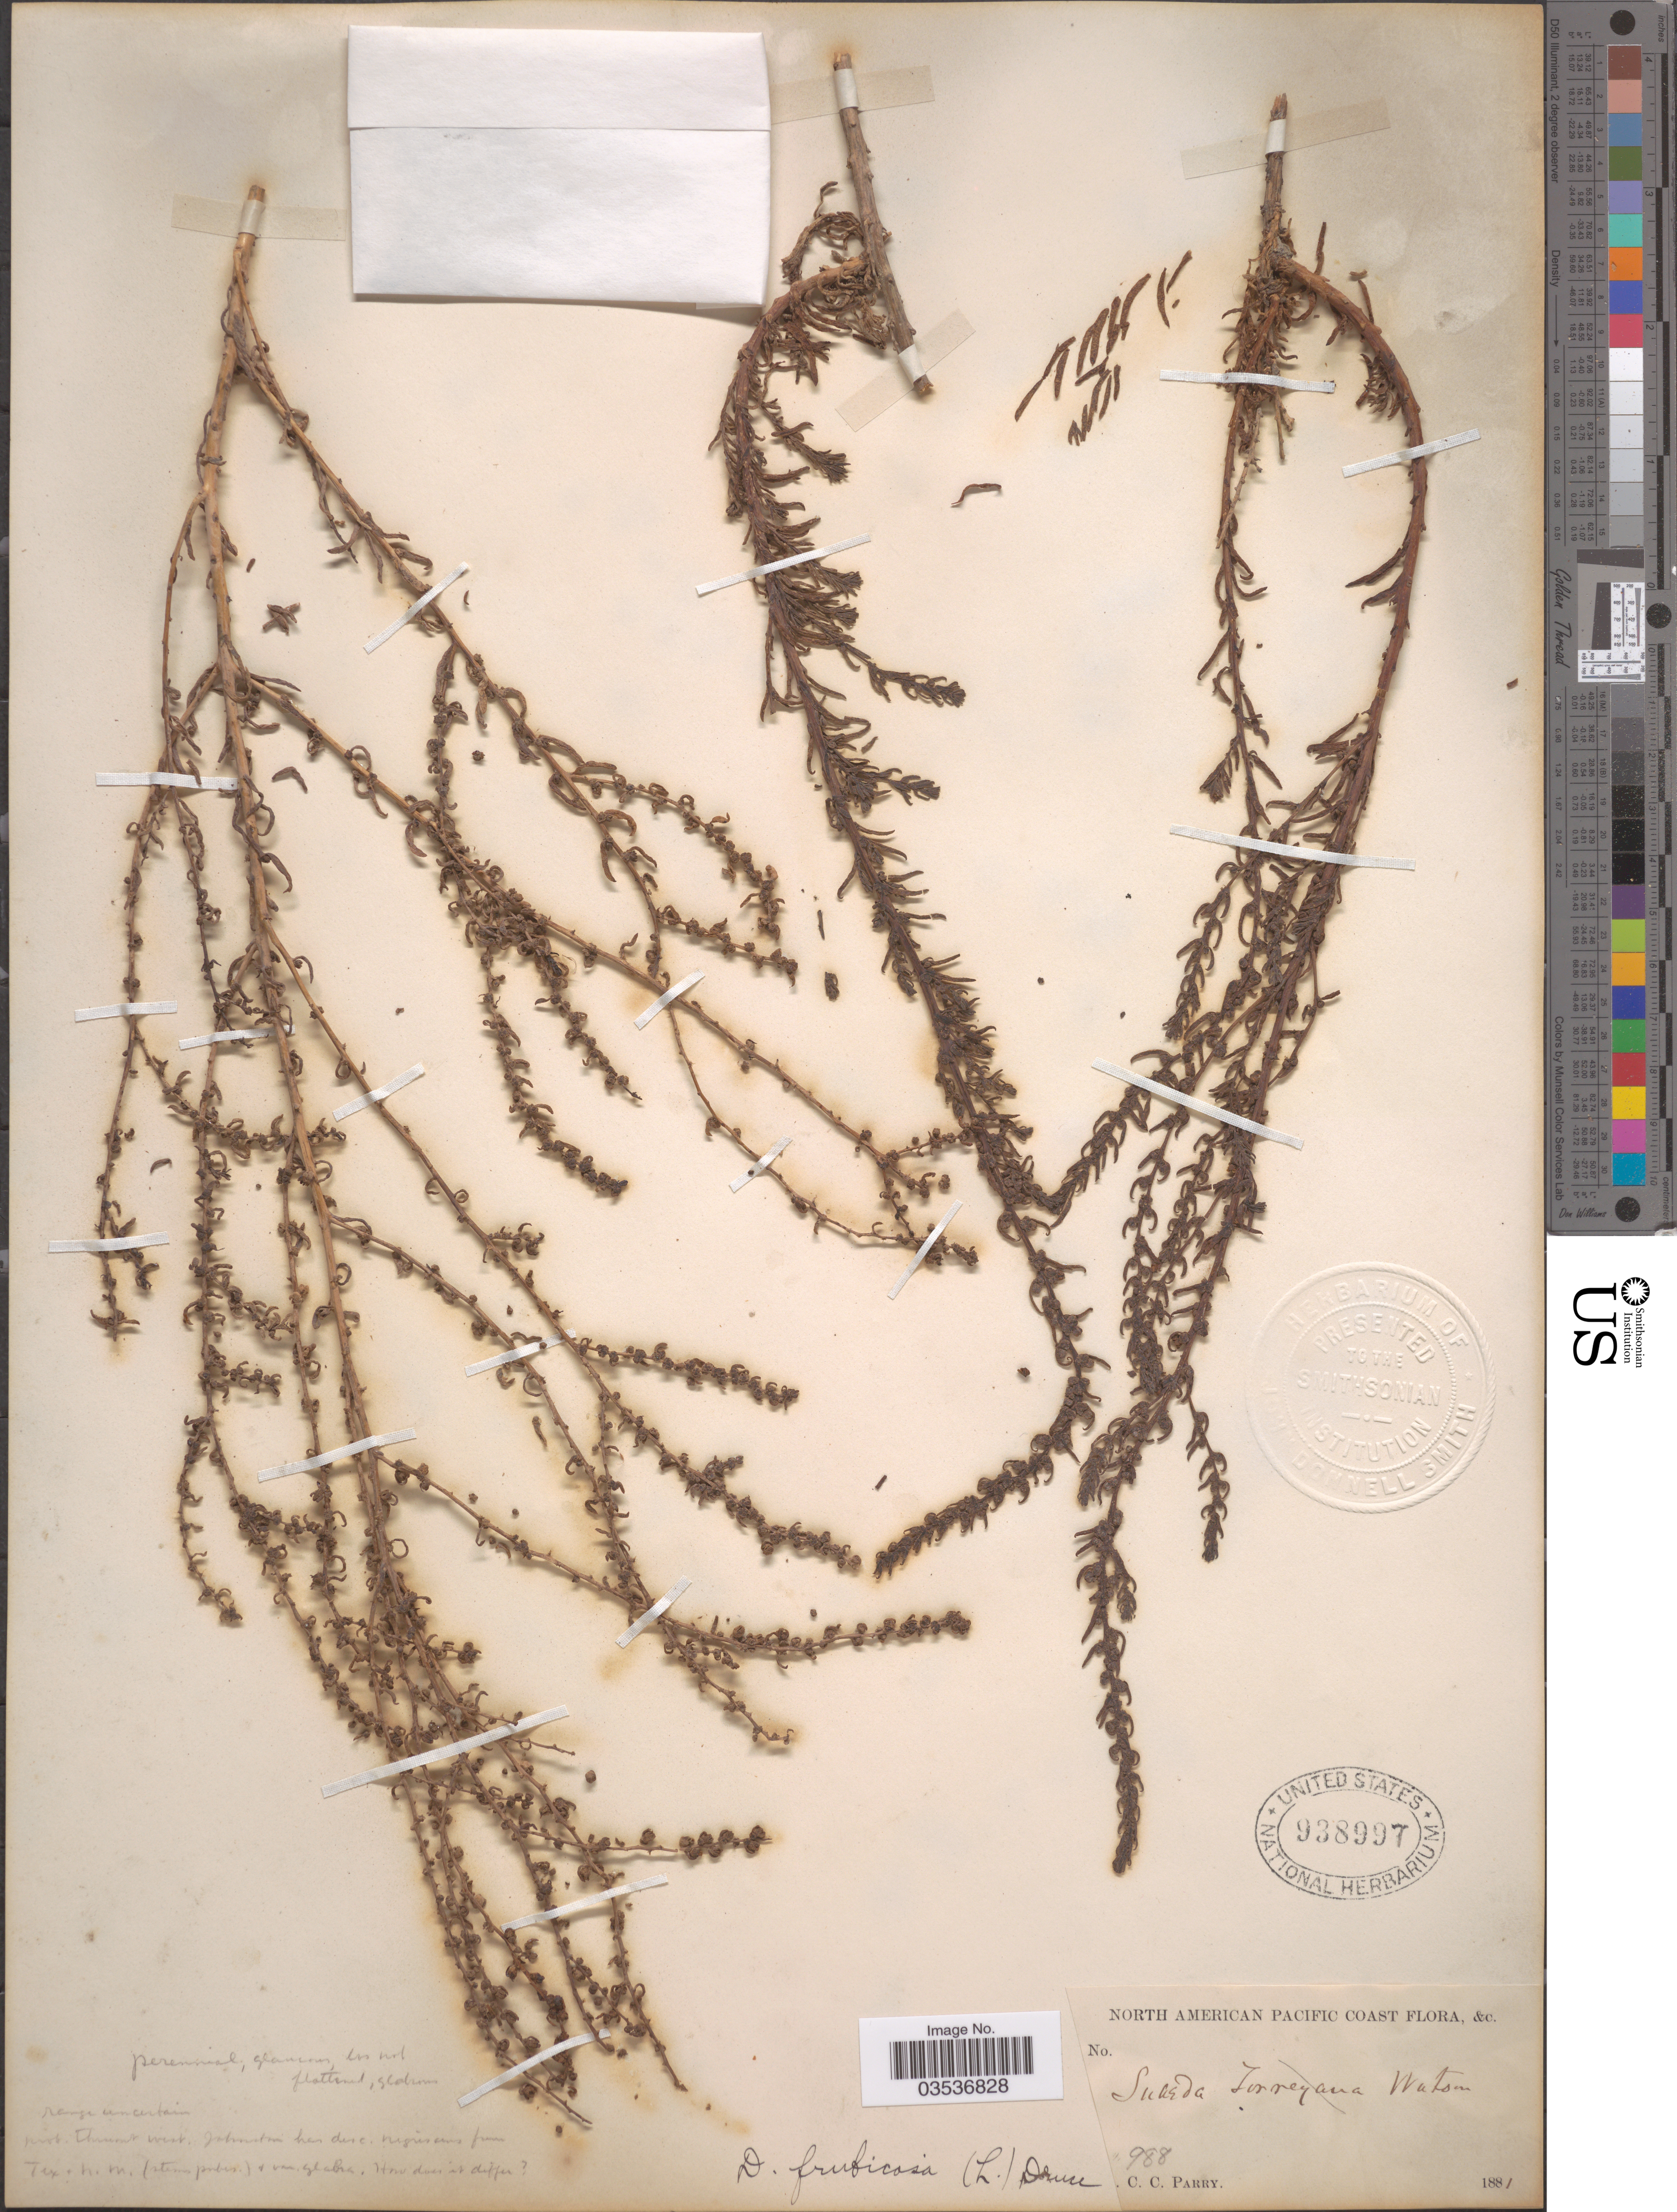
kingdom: Plantae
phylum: Tracheophyta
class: Magnoliopsida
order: Caryophyllales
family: Amaranthaceae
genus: Suaeda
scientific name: Suaeda nigra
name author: (Raf.) J.F. Macbr.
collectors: C. C. Parry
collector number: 988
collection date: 1881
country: United States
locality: Pacific Coast.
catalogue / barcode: US 938997